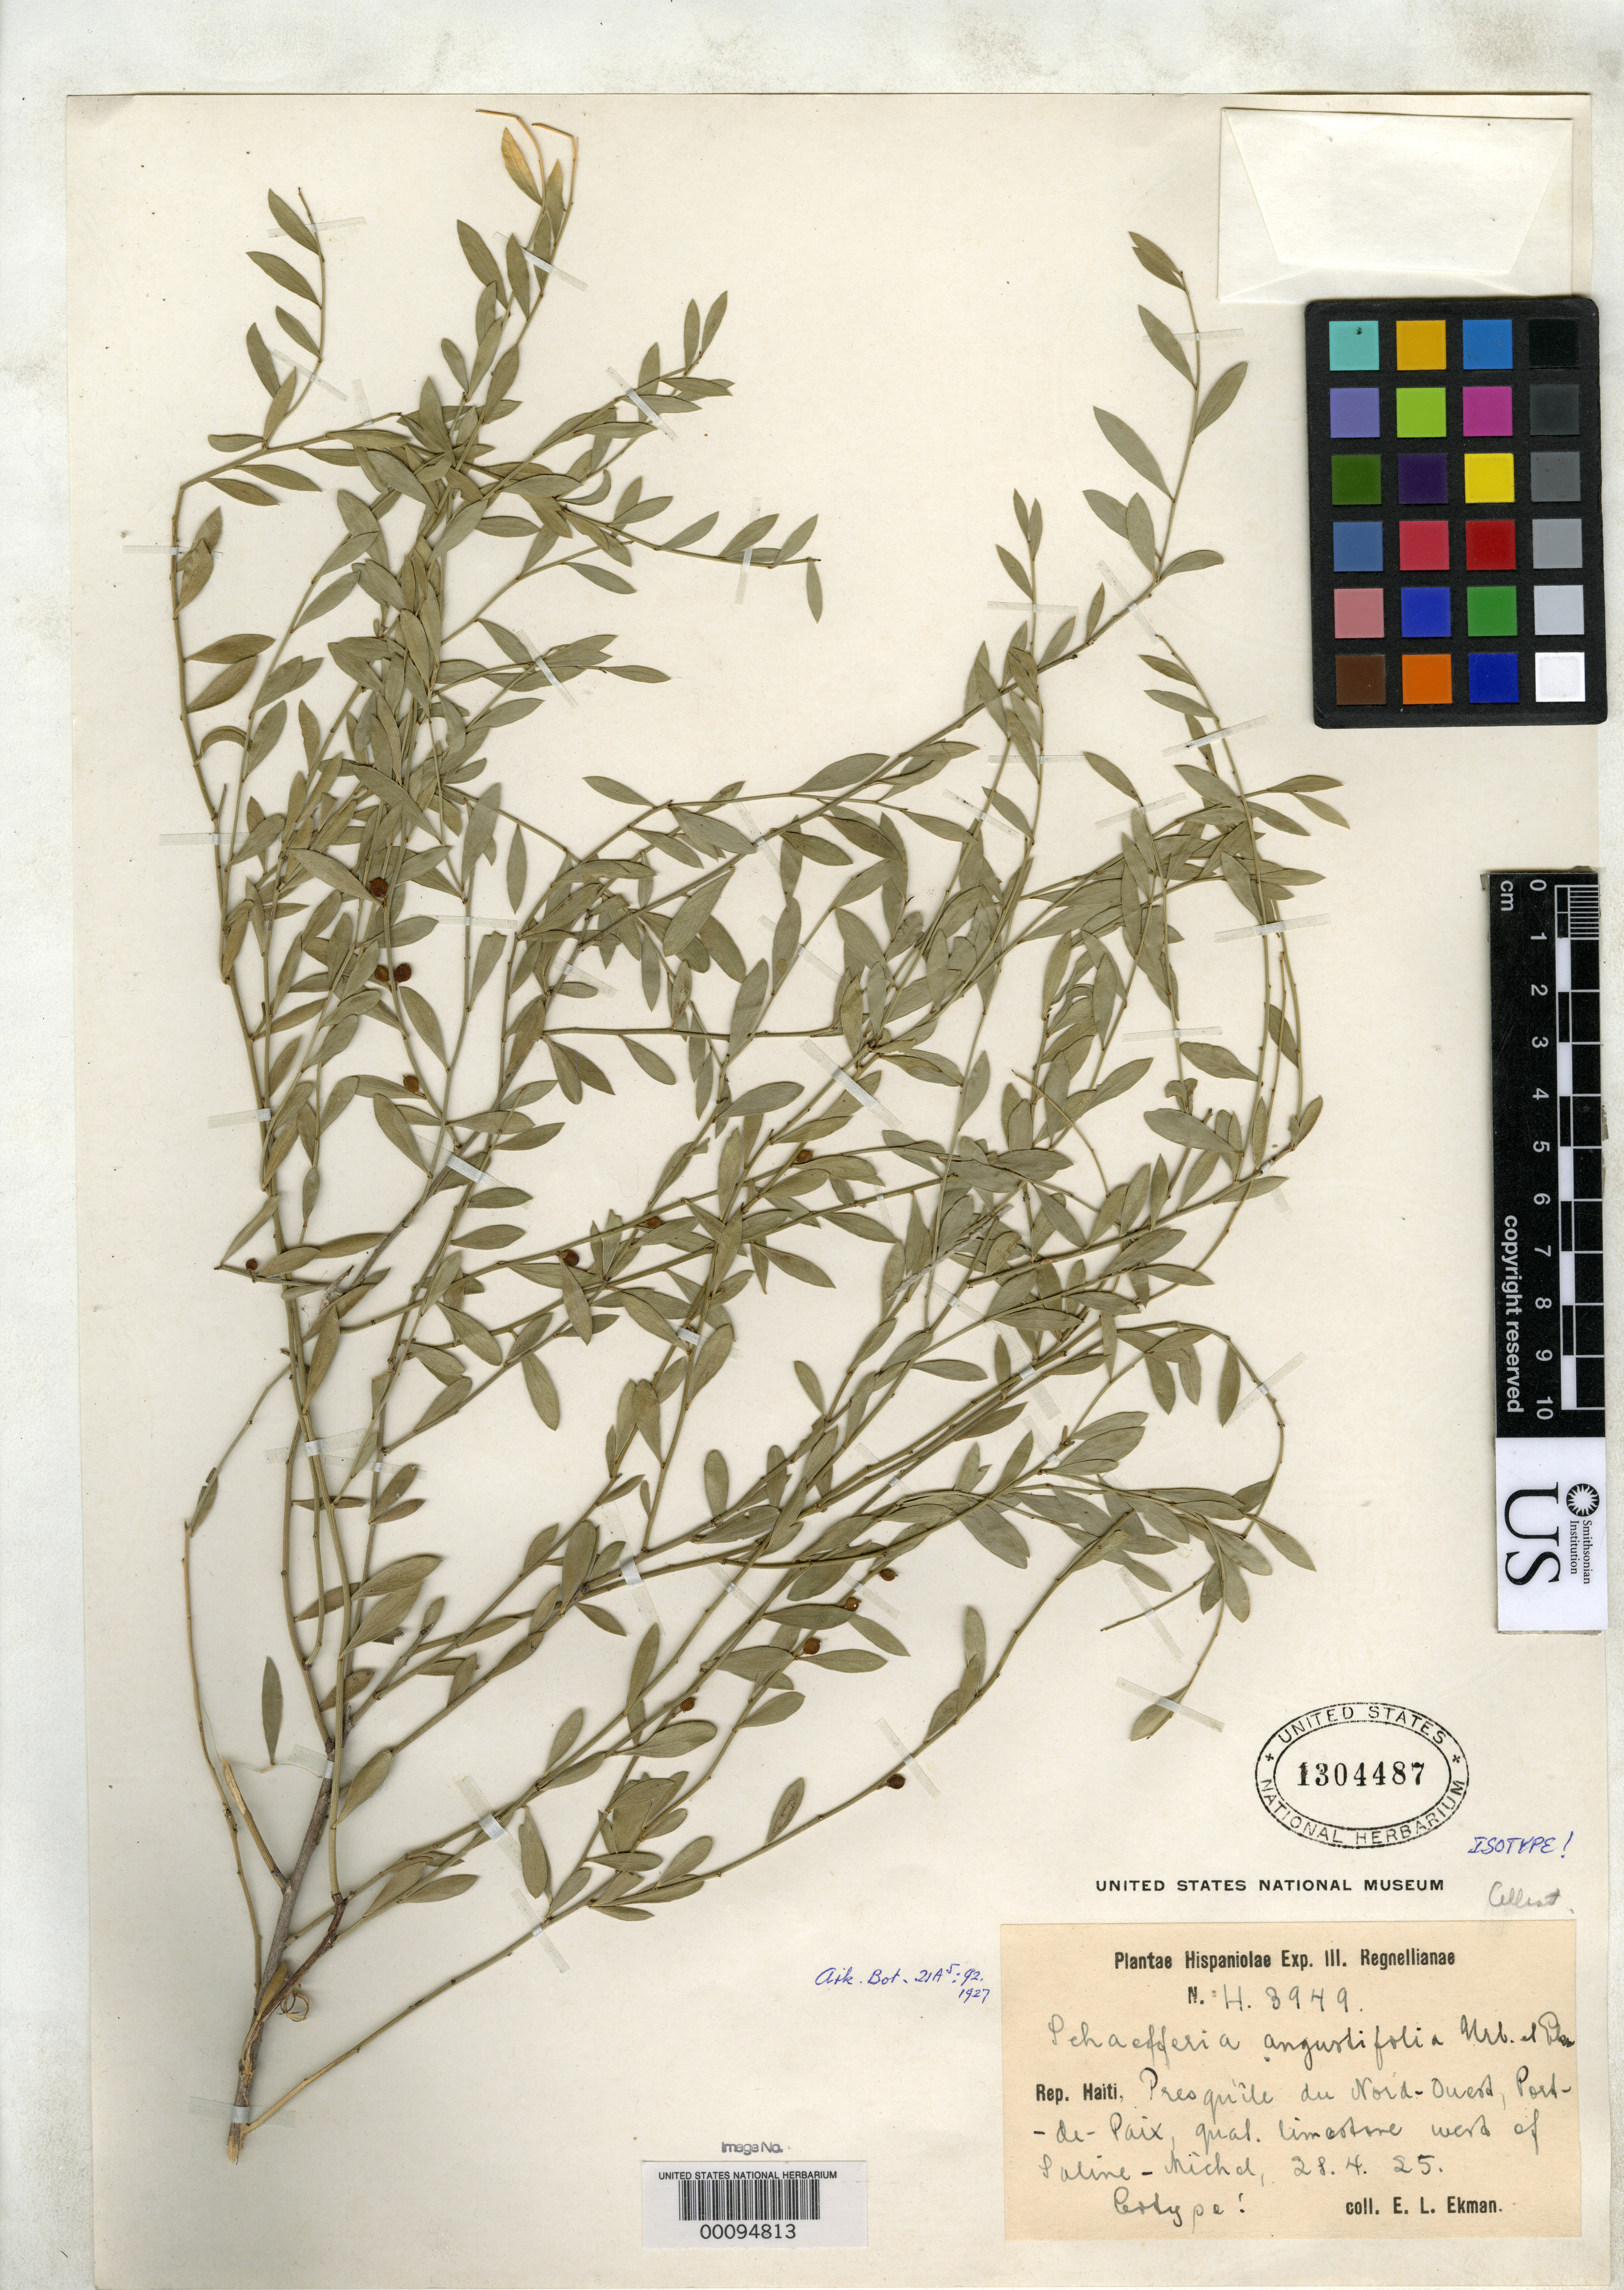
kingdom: Plantae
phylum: Tracheophyta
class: Magnoliopsida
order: Celastrales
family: Celastraceae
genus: Schaefferia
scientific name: Schaefferia angustifolia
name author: Urb. & Ekman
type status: Isotype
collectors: E. L. Ekman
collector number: H 3949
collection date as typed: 28 Apr 1925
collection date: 1925-04-28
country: Haiti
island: Hispaniola Island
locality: Port-de-paix, Saline Michel.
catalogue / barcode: US 1304487